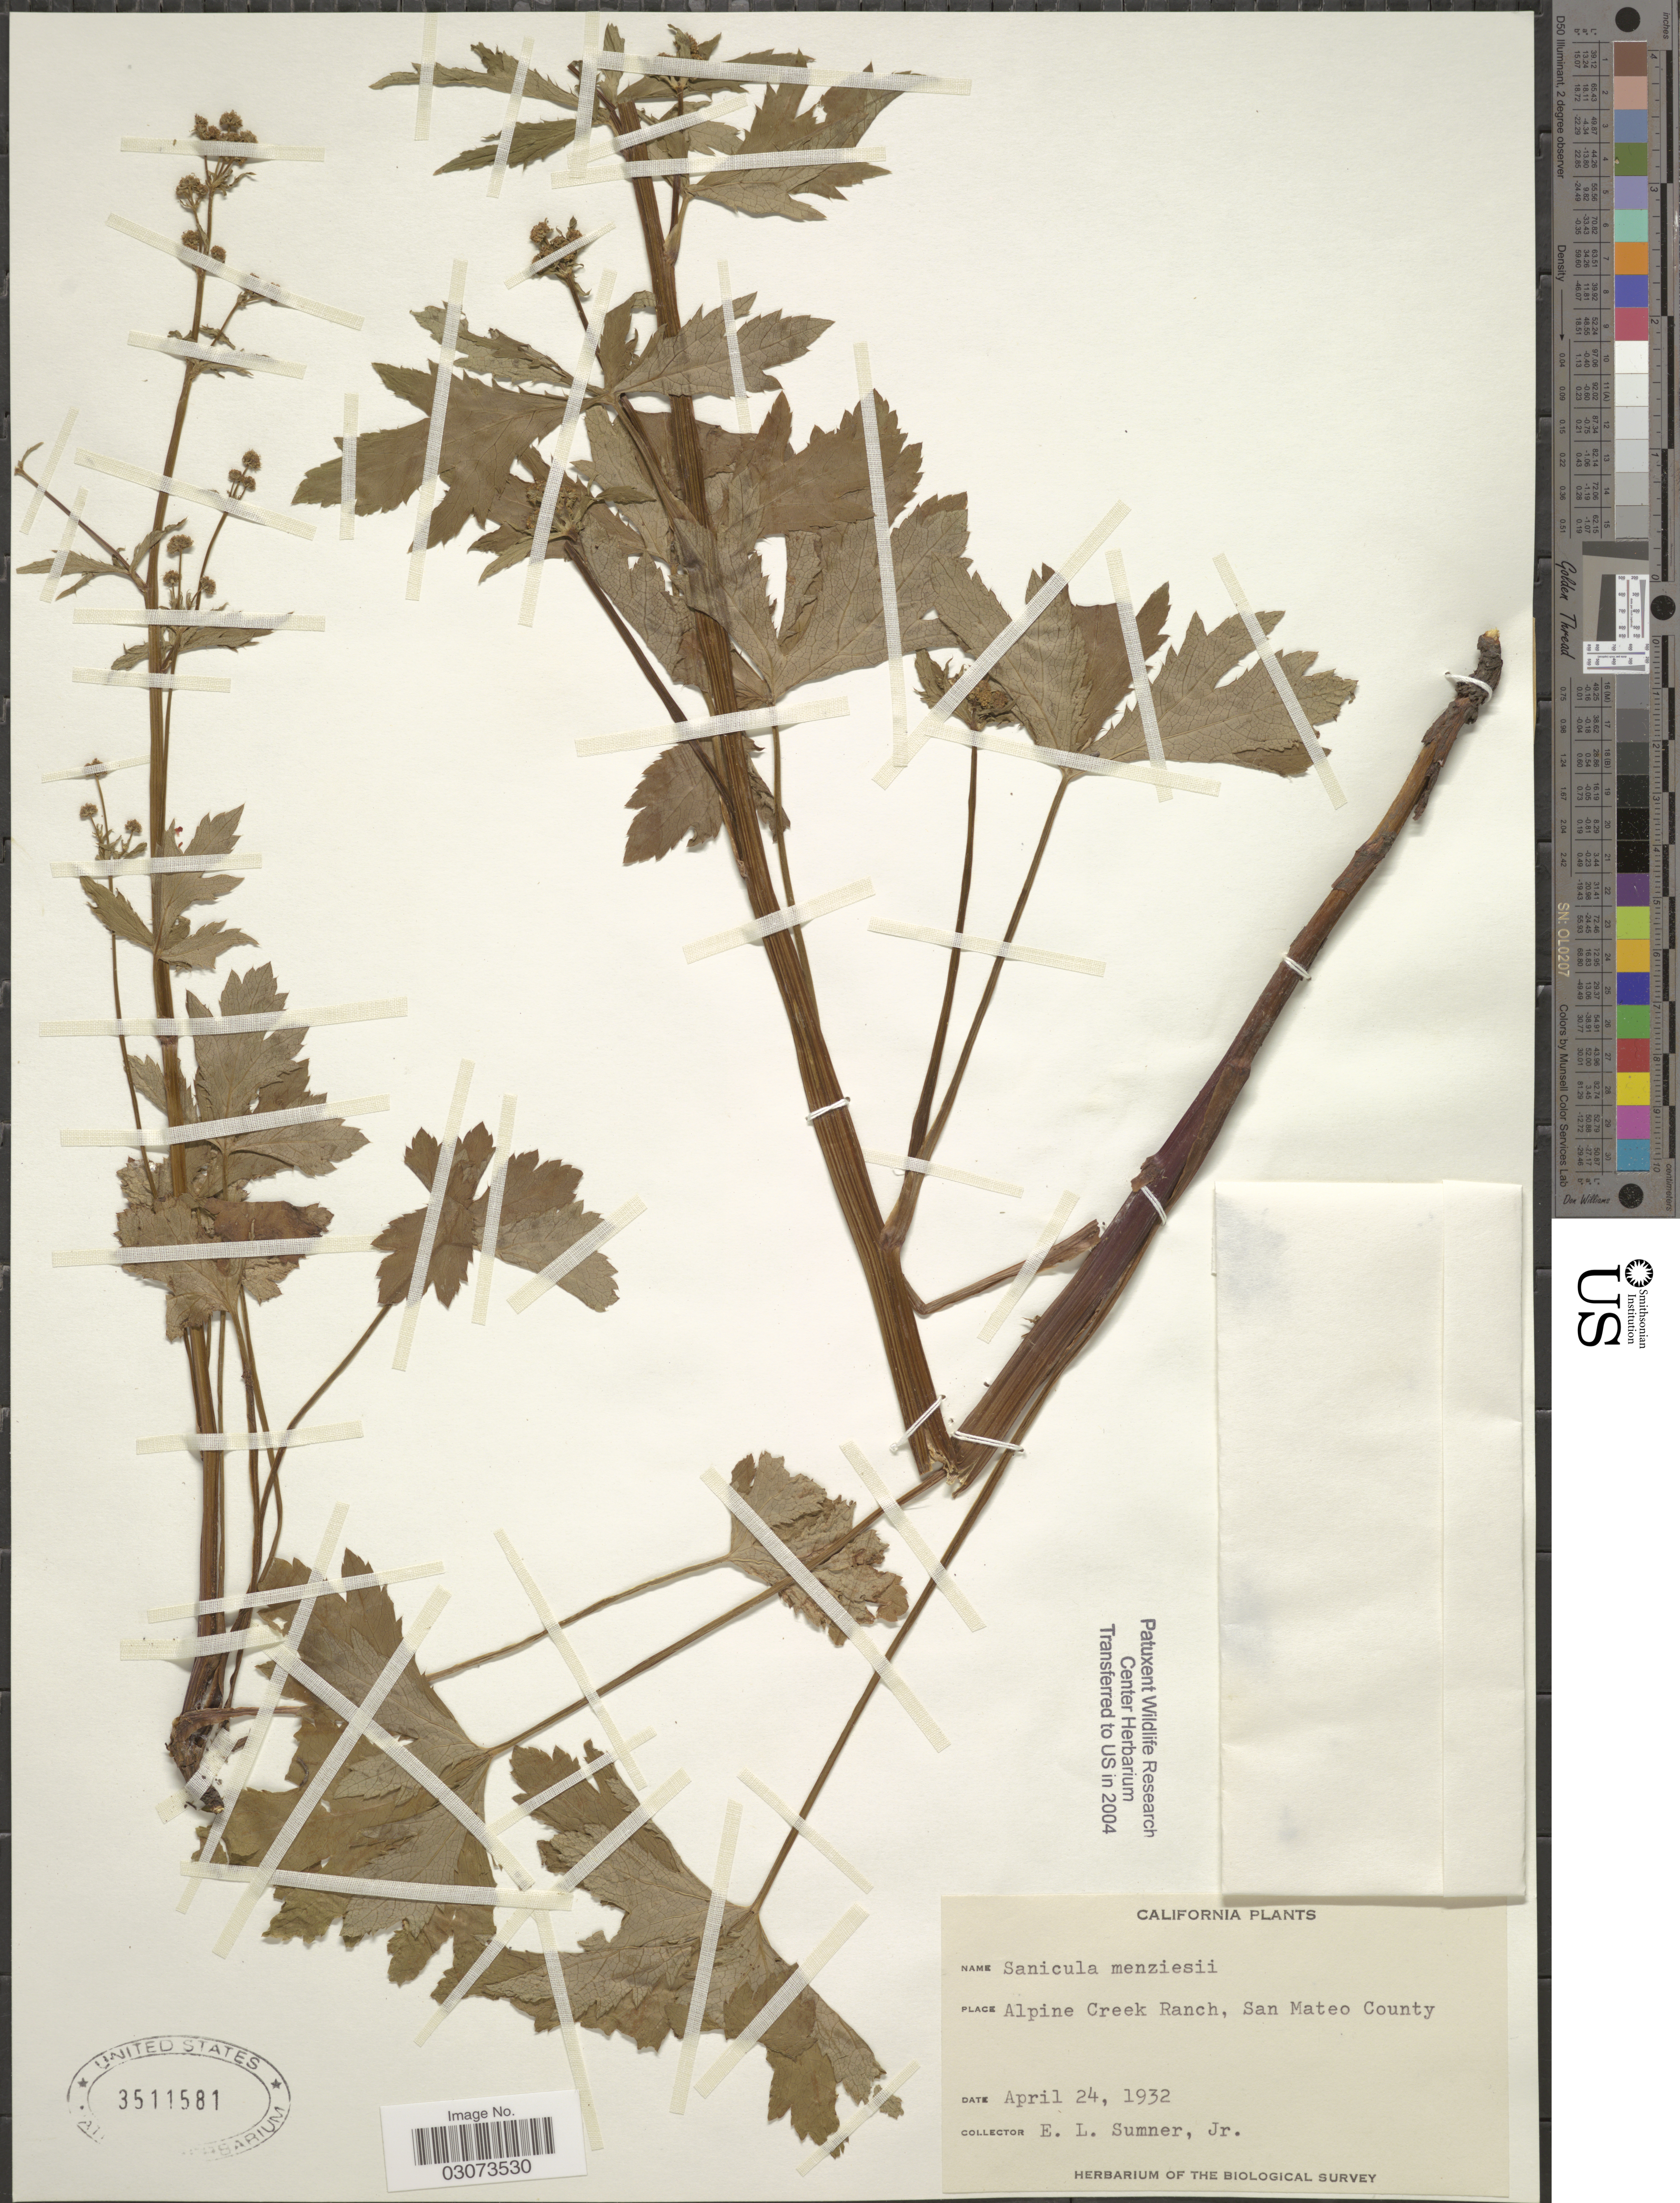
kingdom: Plantae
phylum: Tracheophyta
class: Magnoliopsida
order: Apiales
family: Apiaceae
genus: Sanicula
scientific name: Sanicula crassicaulis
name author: Poepp. ex DC.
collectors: E. Sumner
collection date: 1932-04-24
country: United States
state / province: California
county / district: San Mateo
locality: Alpine Creek Ranch, San Mateo County.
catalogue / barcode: US 3511581